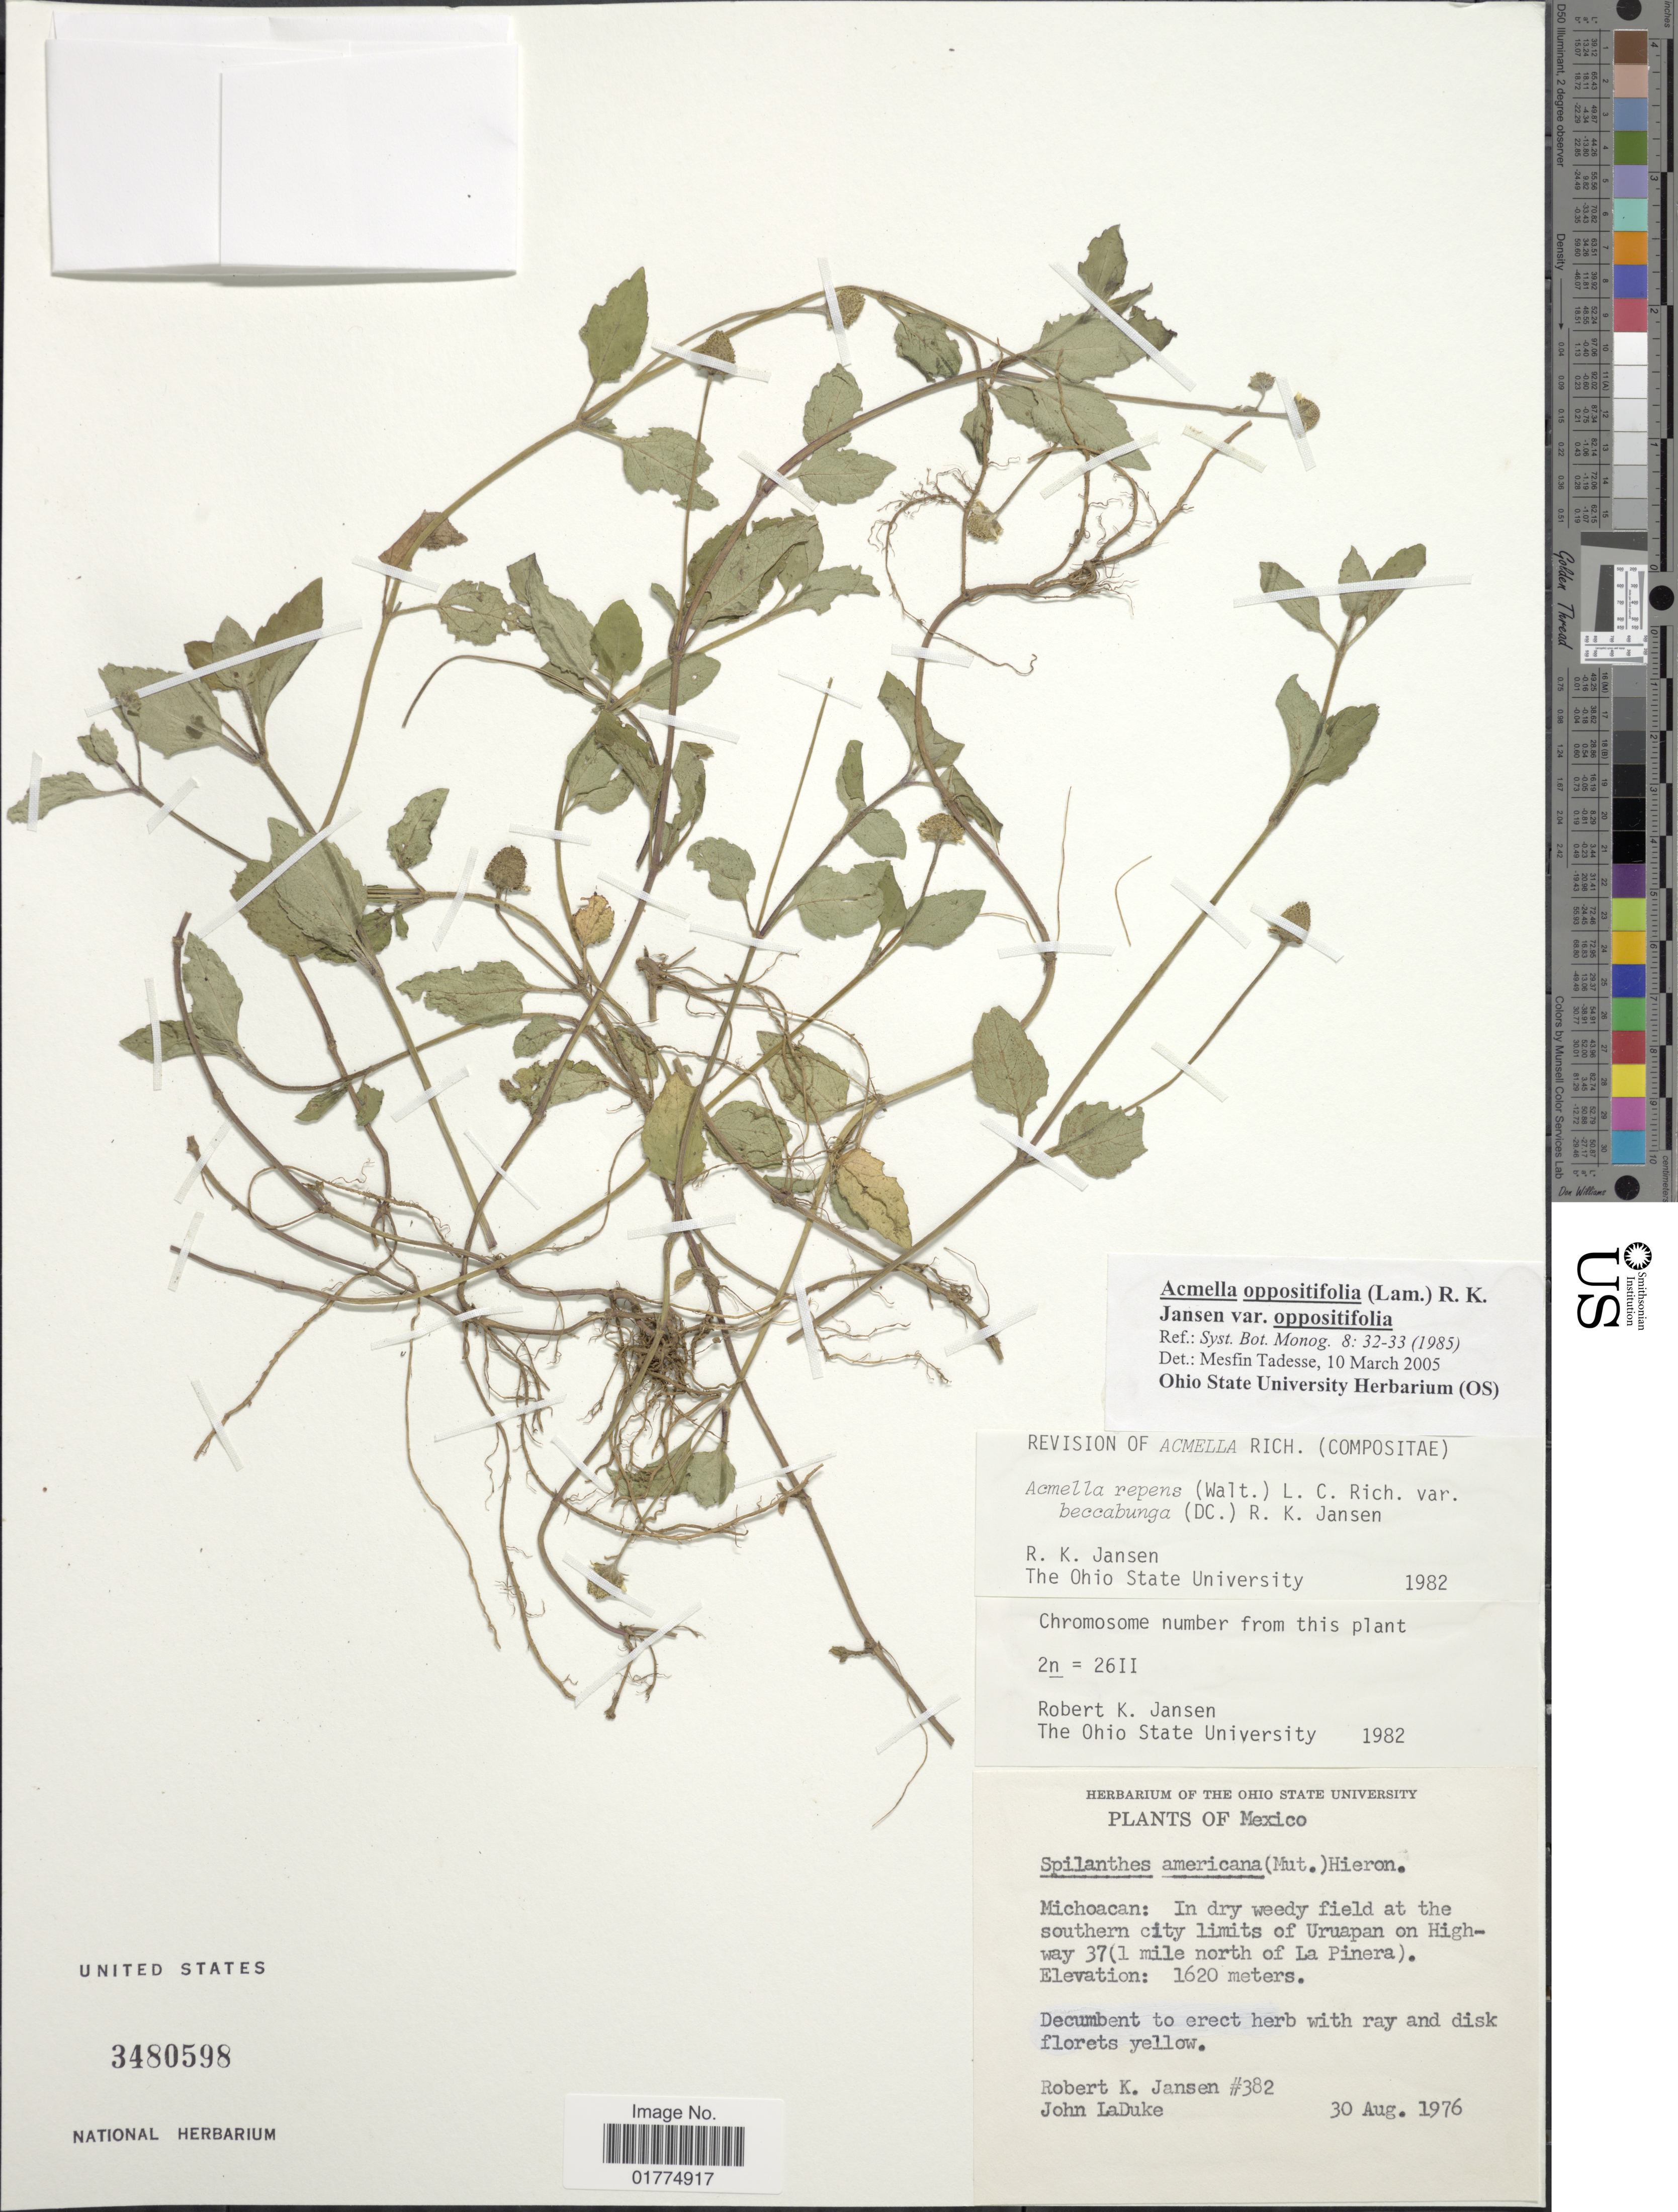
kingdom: Plantae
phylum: Tracheophyta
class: Magnoliopsida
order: Asterales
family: Asteraceae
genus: Acmella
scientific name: Acmella repens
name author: (Walter) Rich.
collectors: R. K. Jansen & J. Laduke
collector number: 382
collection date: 1976-08-30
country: Mexico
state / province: Michoacán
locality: Michoacan: In dry weedy field at the southern city limits of Uruapan on Highway 37 (1 mile north of La Pinera)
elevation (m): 1620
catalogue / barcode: US 3480598